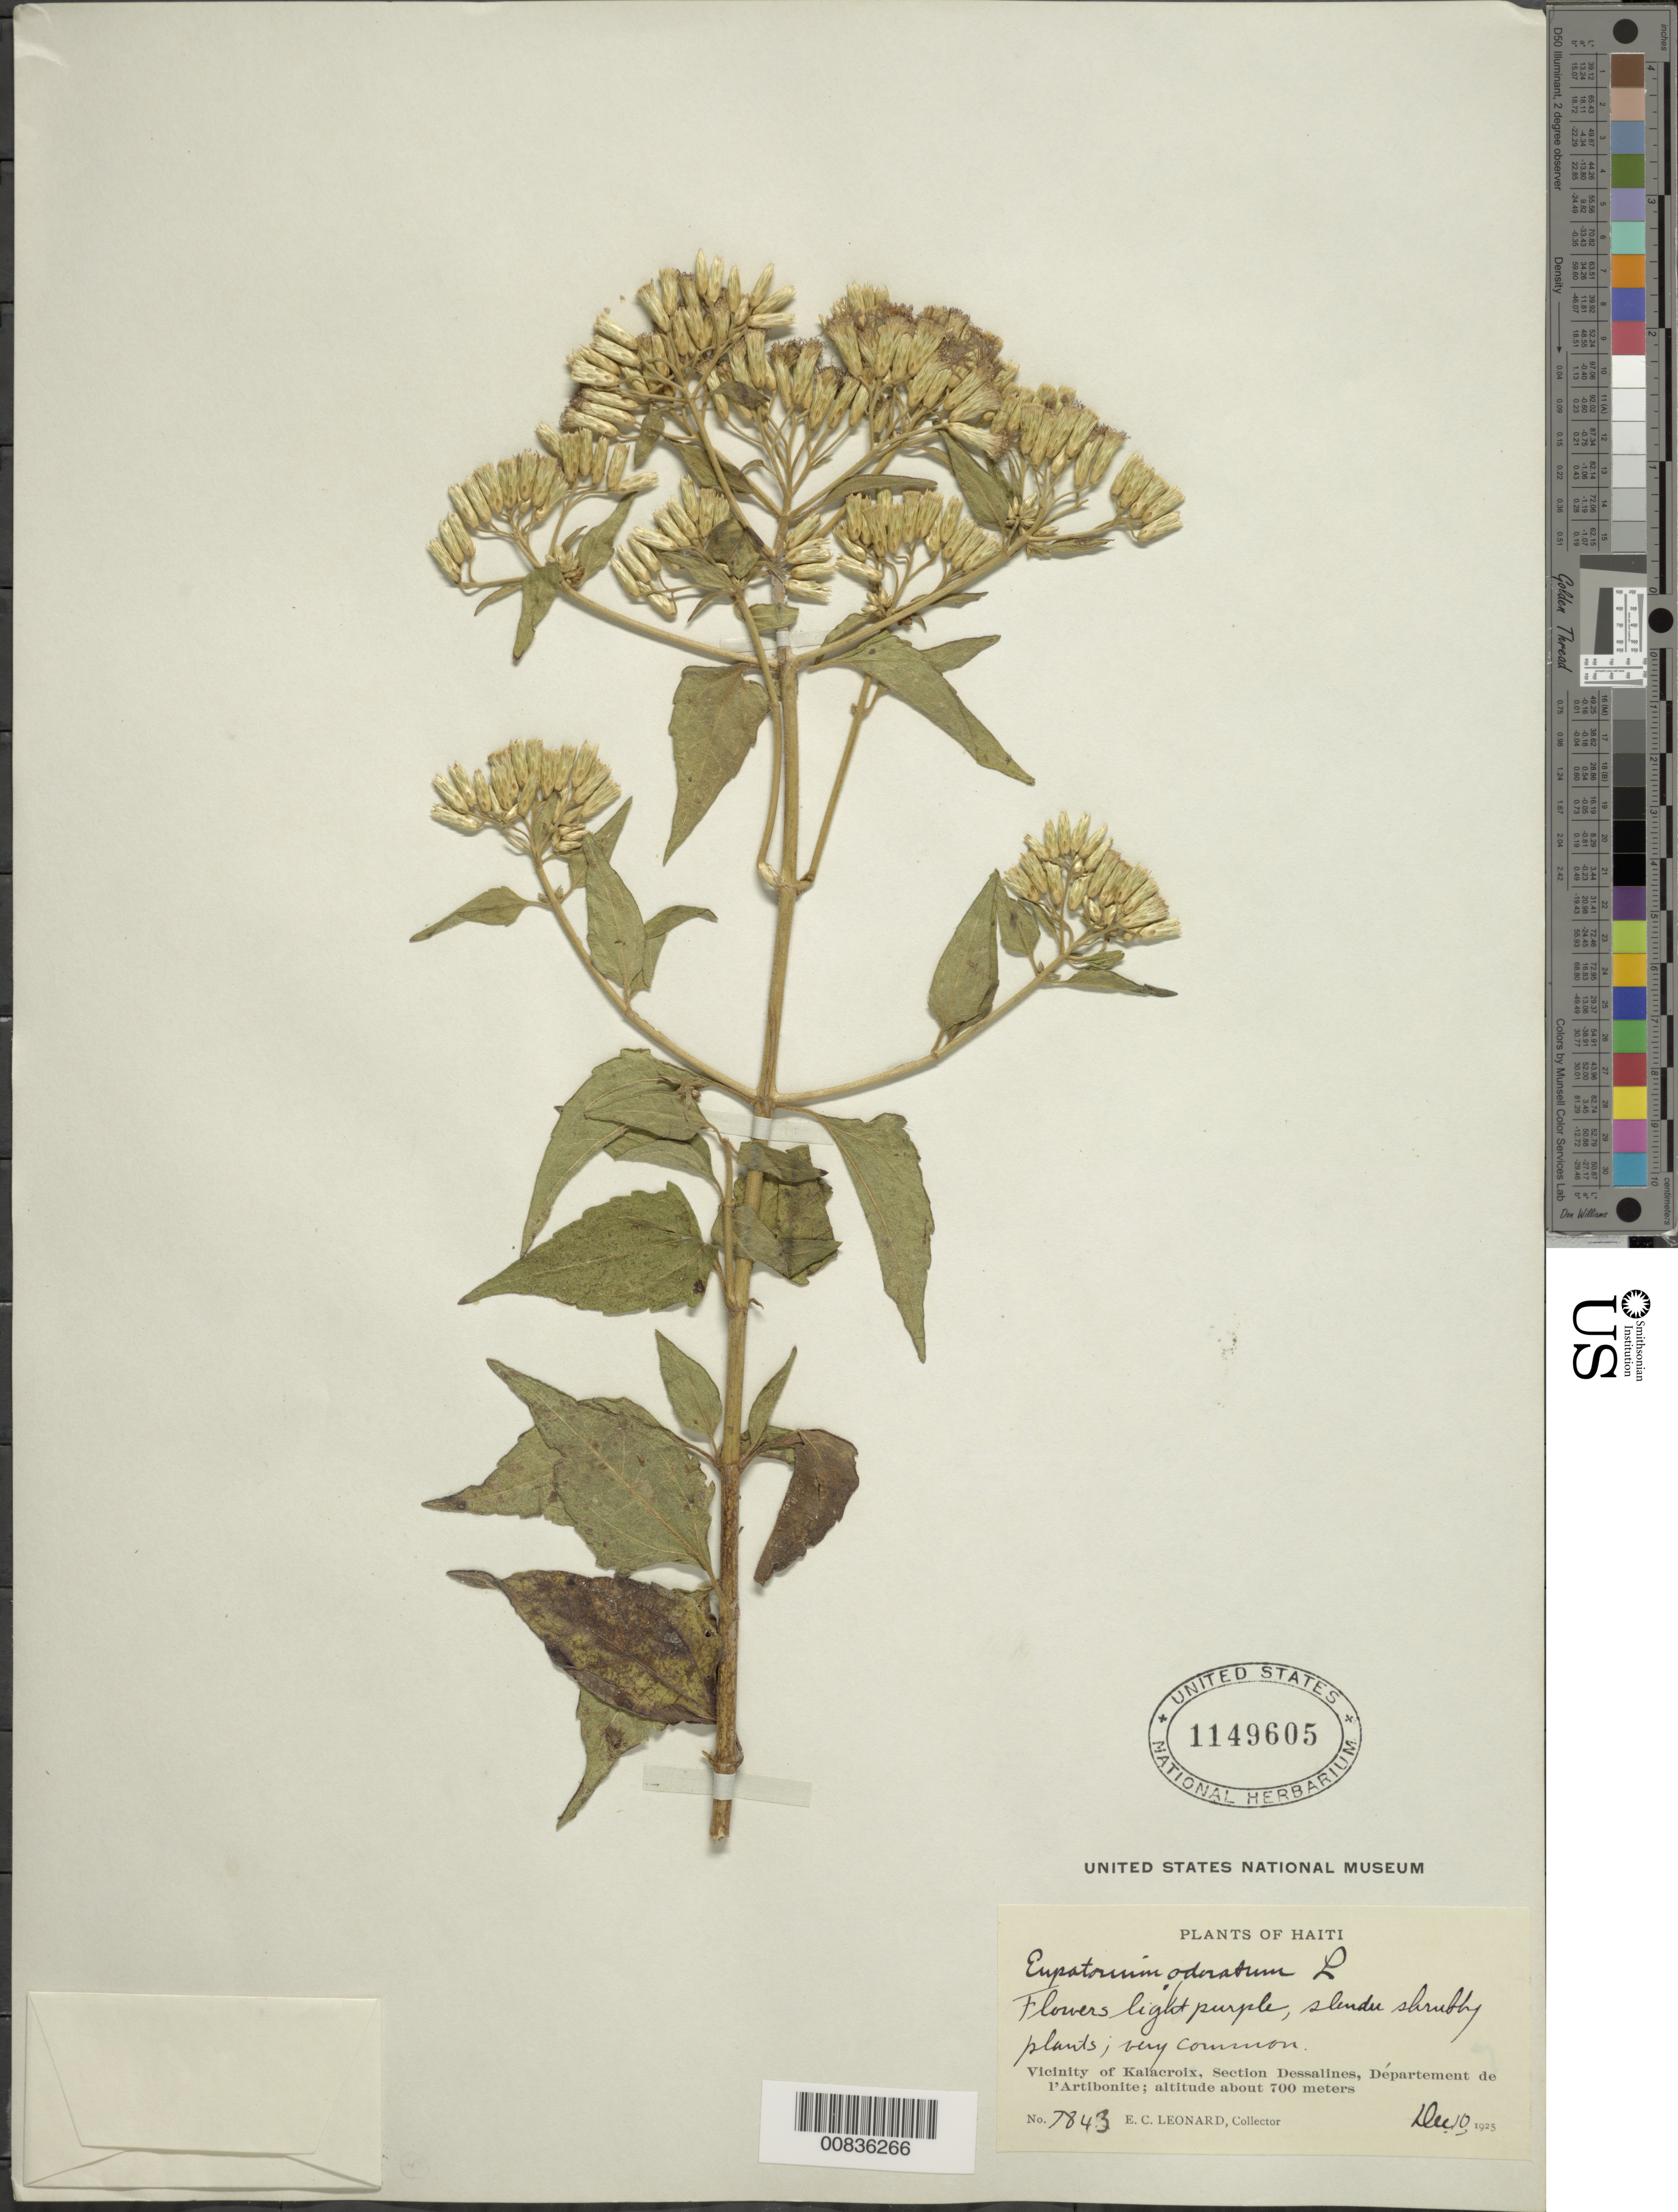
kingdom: Plantae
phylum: Tracheophyta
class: Magnoliopsida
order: Asterales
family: Asteraceae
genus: Chromolaena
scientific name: Chromolaena odorata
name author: (L.) R.M. King & H. Rob.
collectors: E. C. Leonard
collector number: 7843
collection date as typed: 10 Dec 1925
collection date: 1925-12-10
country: Haiti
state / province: Artibonite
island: Hispaniola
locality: Vicinity of Kalacroix, Section Dessalines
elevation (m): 700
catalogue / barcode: US 1149605